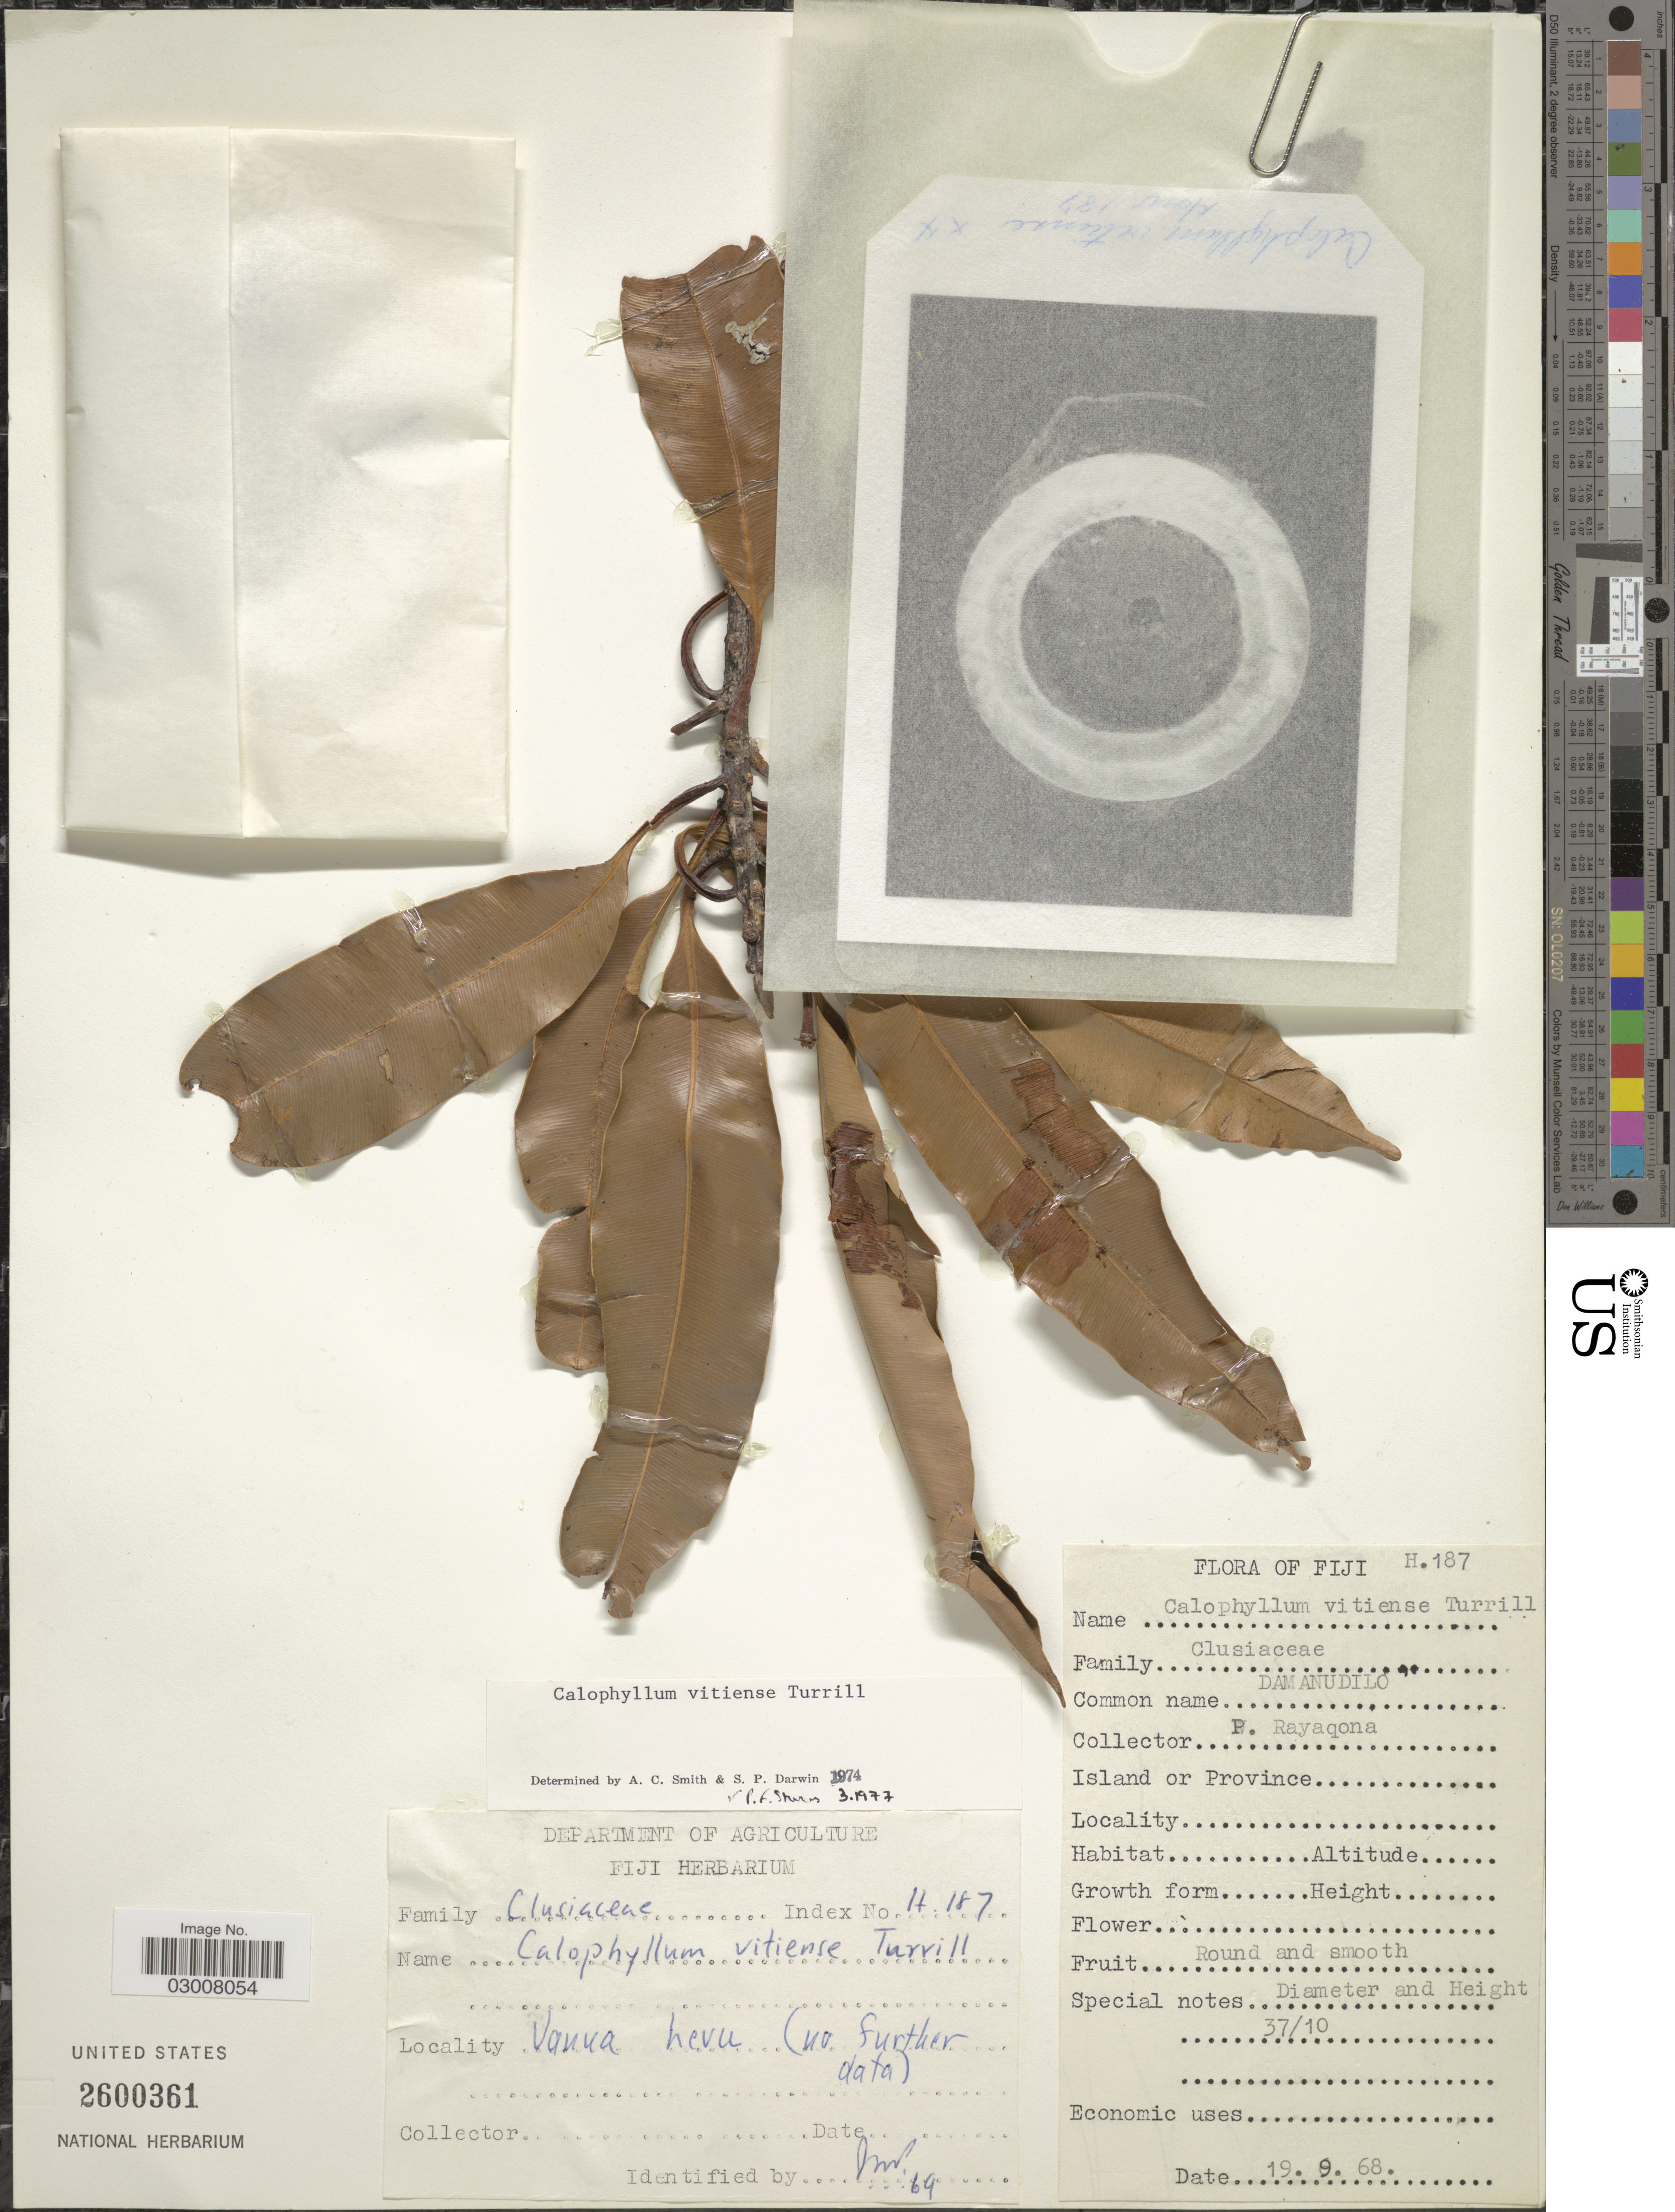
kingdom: Plantae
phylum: Tracheophyta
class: Magnoliopsida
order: Malpighiales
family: Calophyllaceae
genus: Calophyllum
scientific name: Calophyllum vitiense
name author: Turrill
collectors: P. Rayaqona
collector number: H187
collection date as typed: Transcribed d/m/y: 19/9/68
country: Fiji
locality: Vanua Levu.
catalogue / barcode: US 2600361